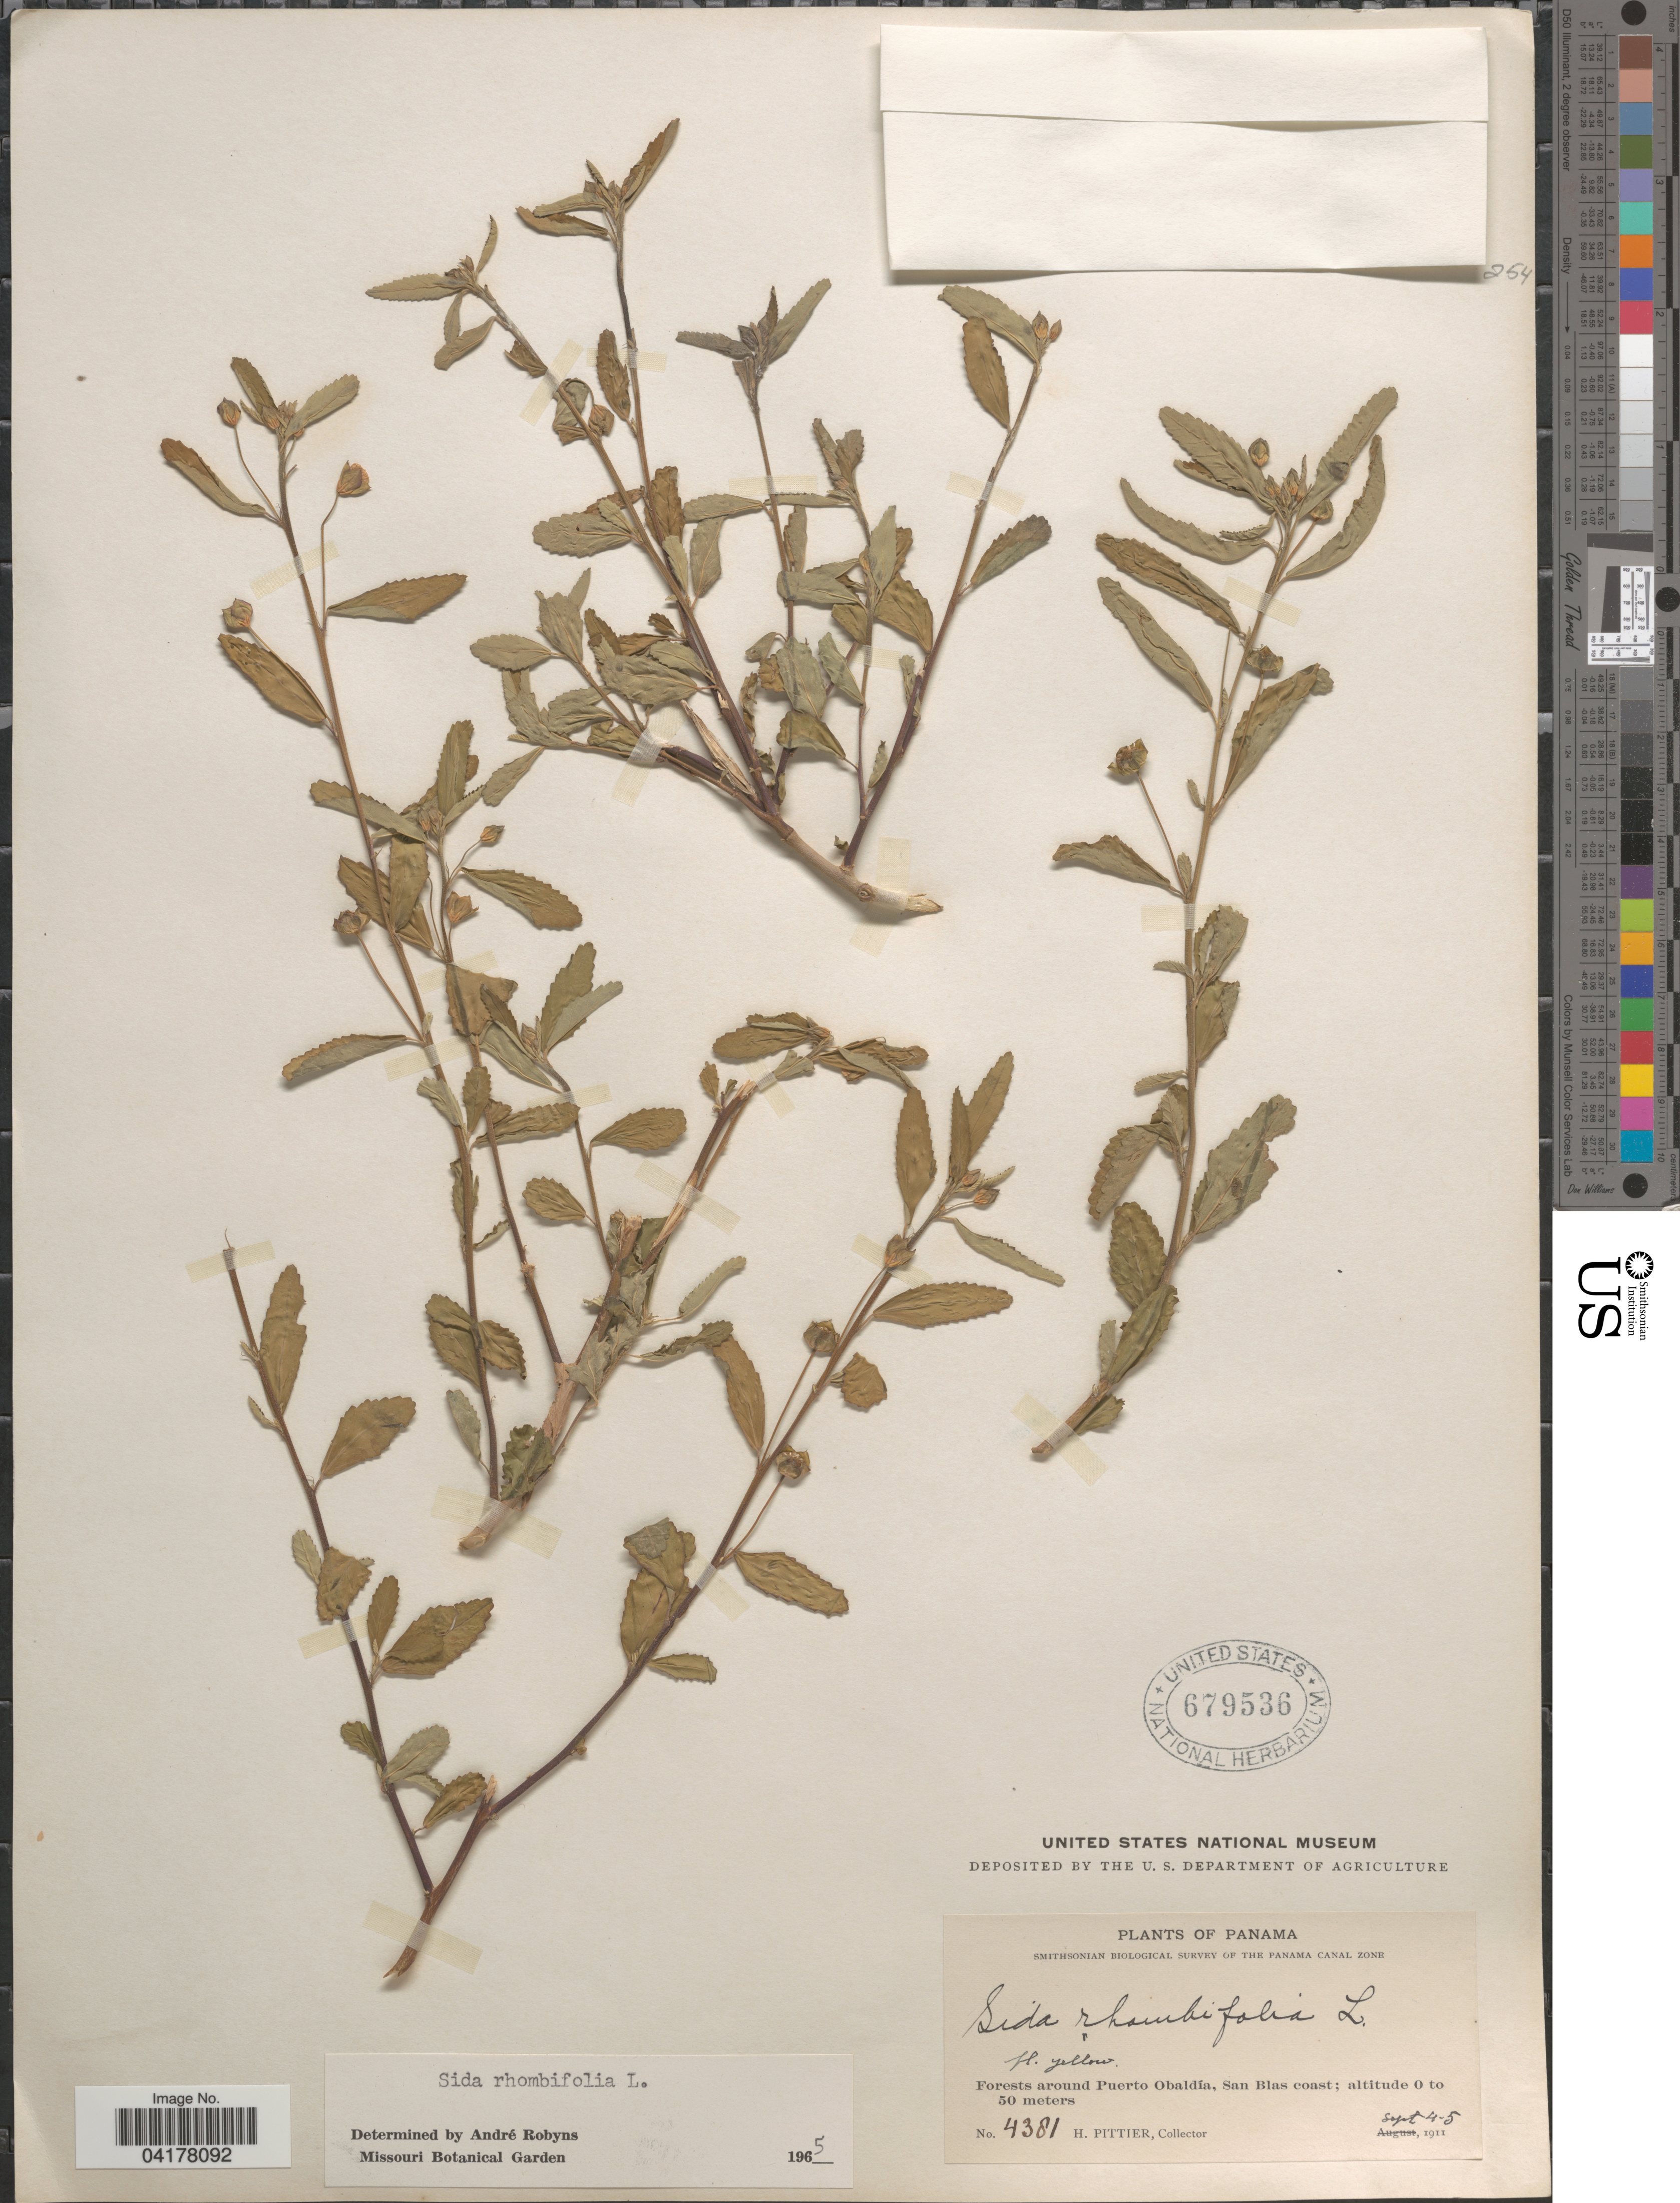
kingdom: Plantae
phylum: Tracheophyta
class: Magnoliopsida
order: Malvales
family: Malvaceae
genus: Sida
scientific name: Sida rhombifolia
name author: L.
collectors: H. F. Pittier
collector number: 4381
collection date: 1911-09-04/1911-09-05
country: Panama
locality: Smithsonian Biological Survey of the Panama Canal Zone. Forests around Puerto Obaldía, San Blas coast.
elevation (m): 0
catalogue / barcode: US 679536